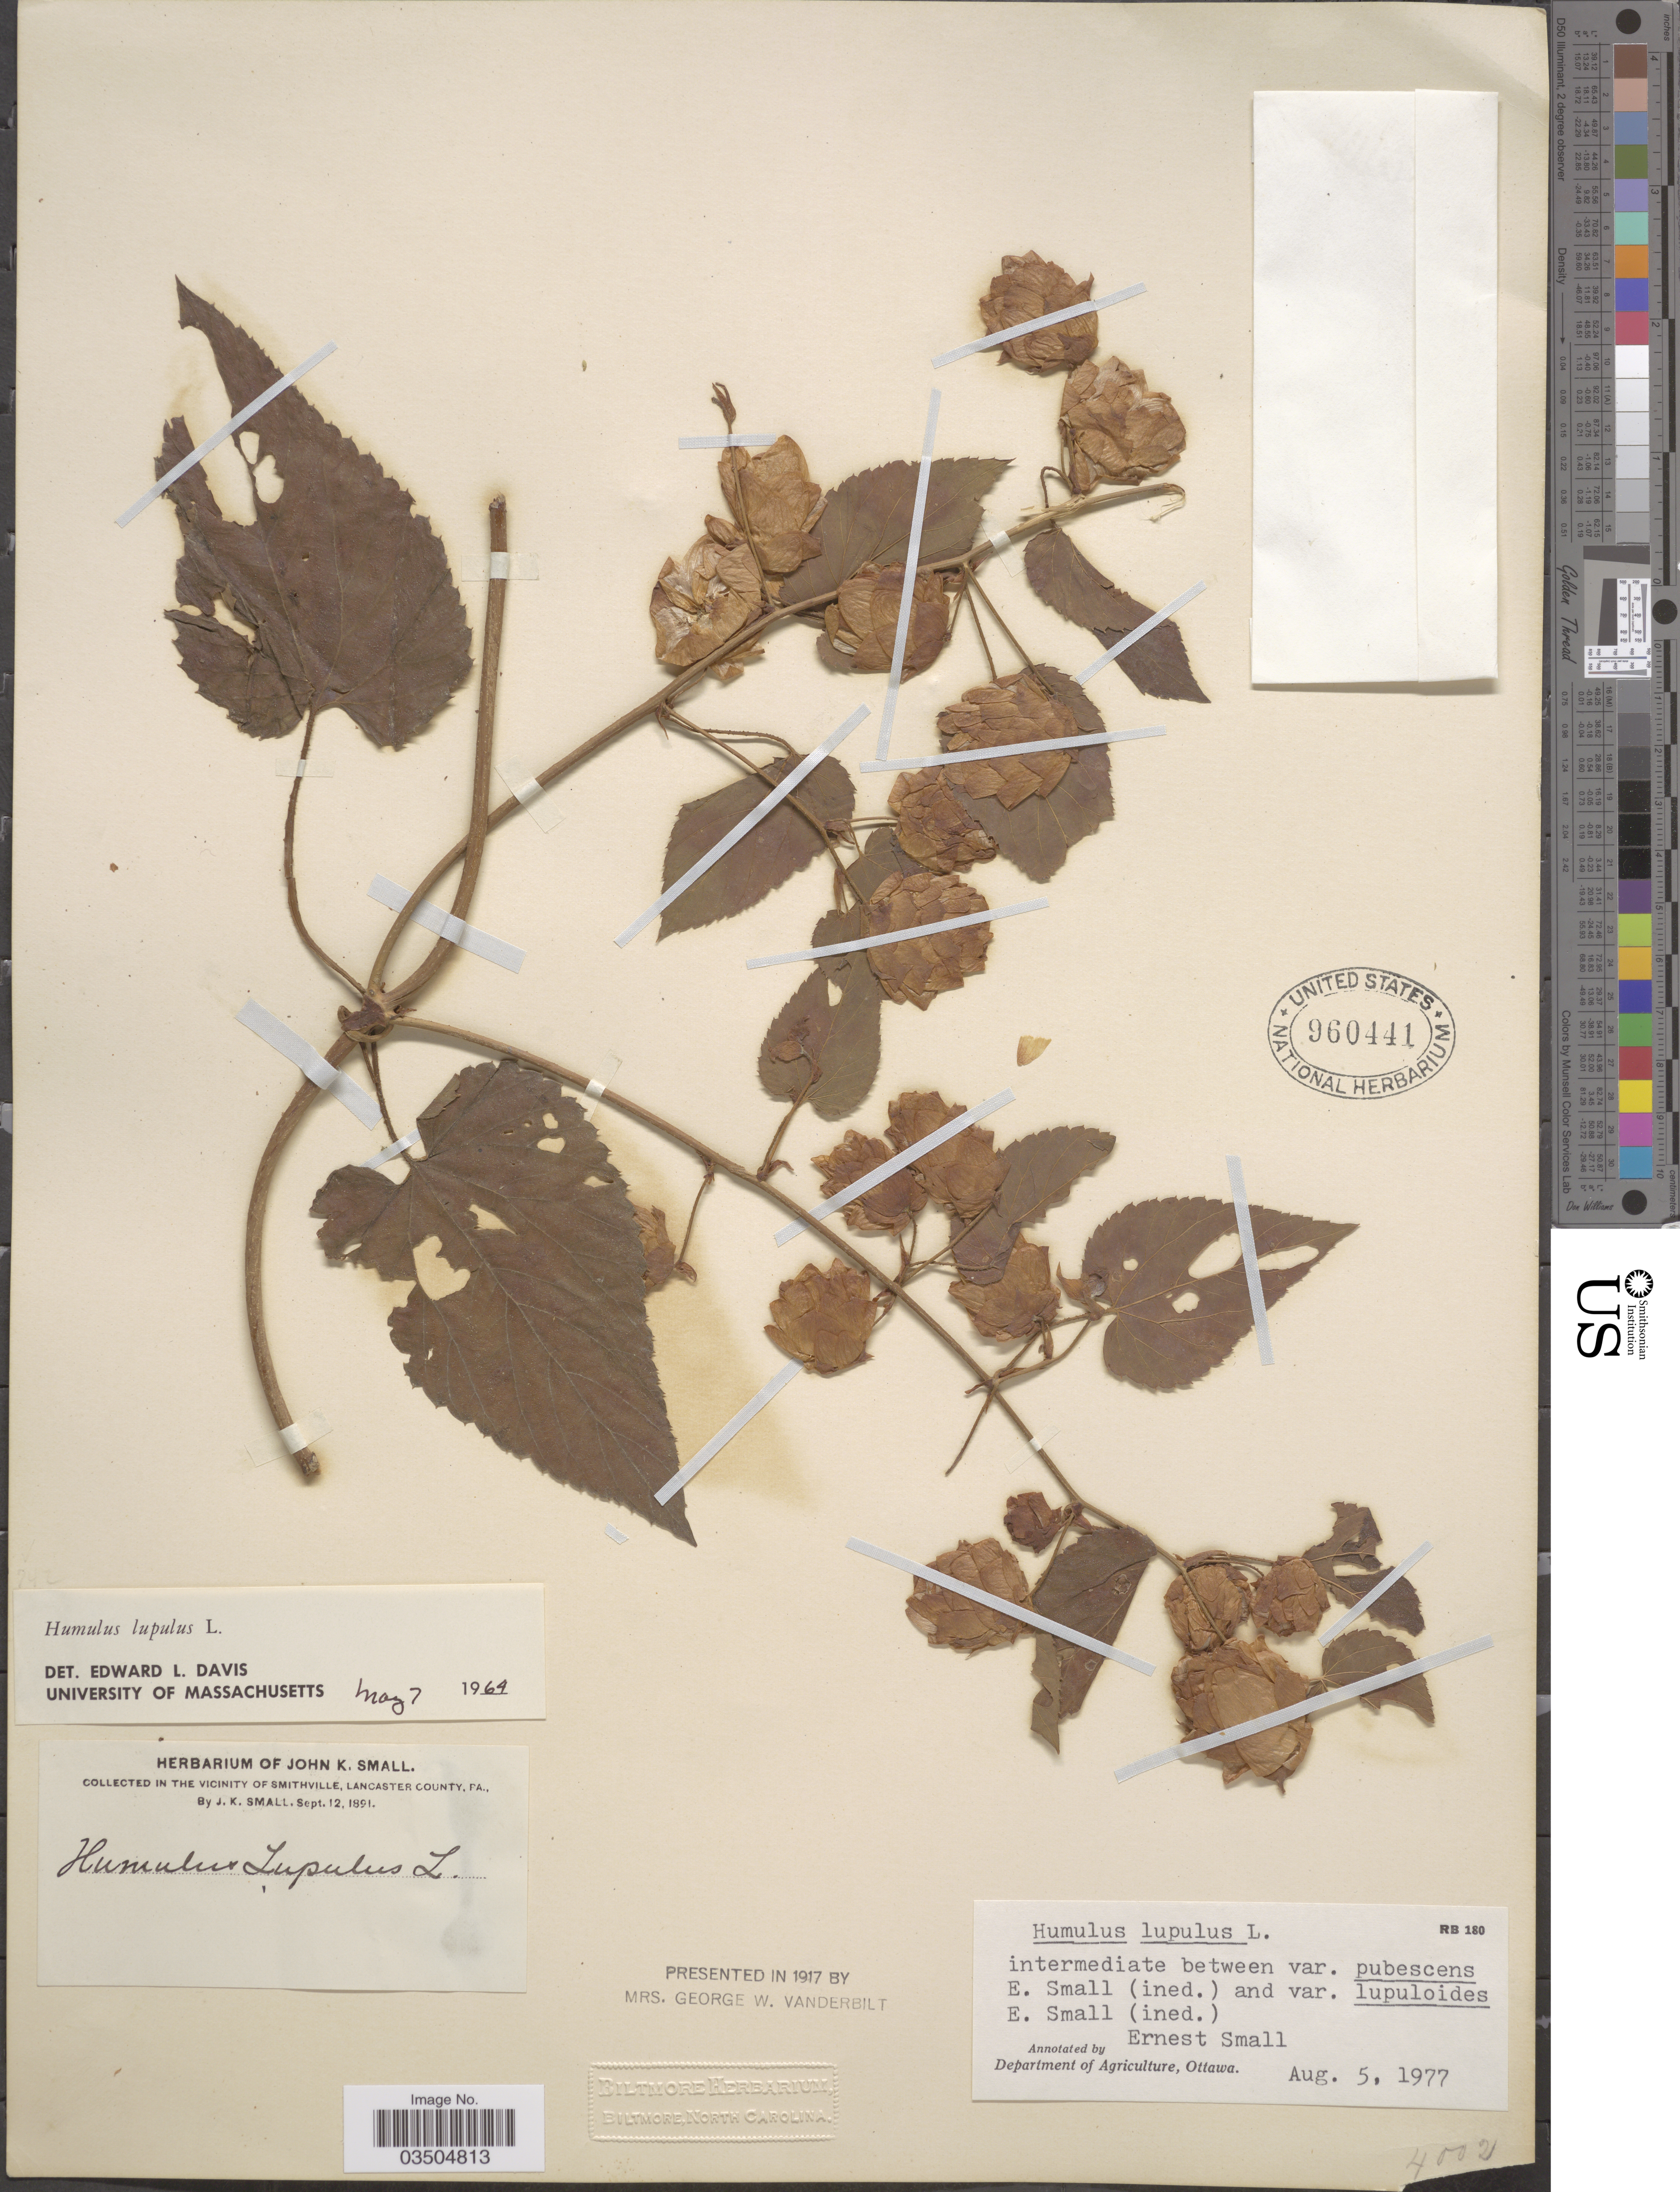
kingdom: Plantae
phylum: Tracheophyta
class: Magnoliopsida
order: Rosales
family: Cannabaceae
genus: Humulus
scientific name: Humulus pubescens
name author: (Small) Tembrock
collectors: J. K. Small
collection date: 1891-09-12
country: United States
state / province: Pennsylvania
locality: In the vicinity of Smithville, Lancaster County.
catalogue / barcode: US 960441